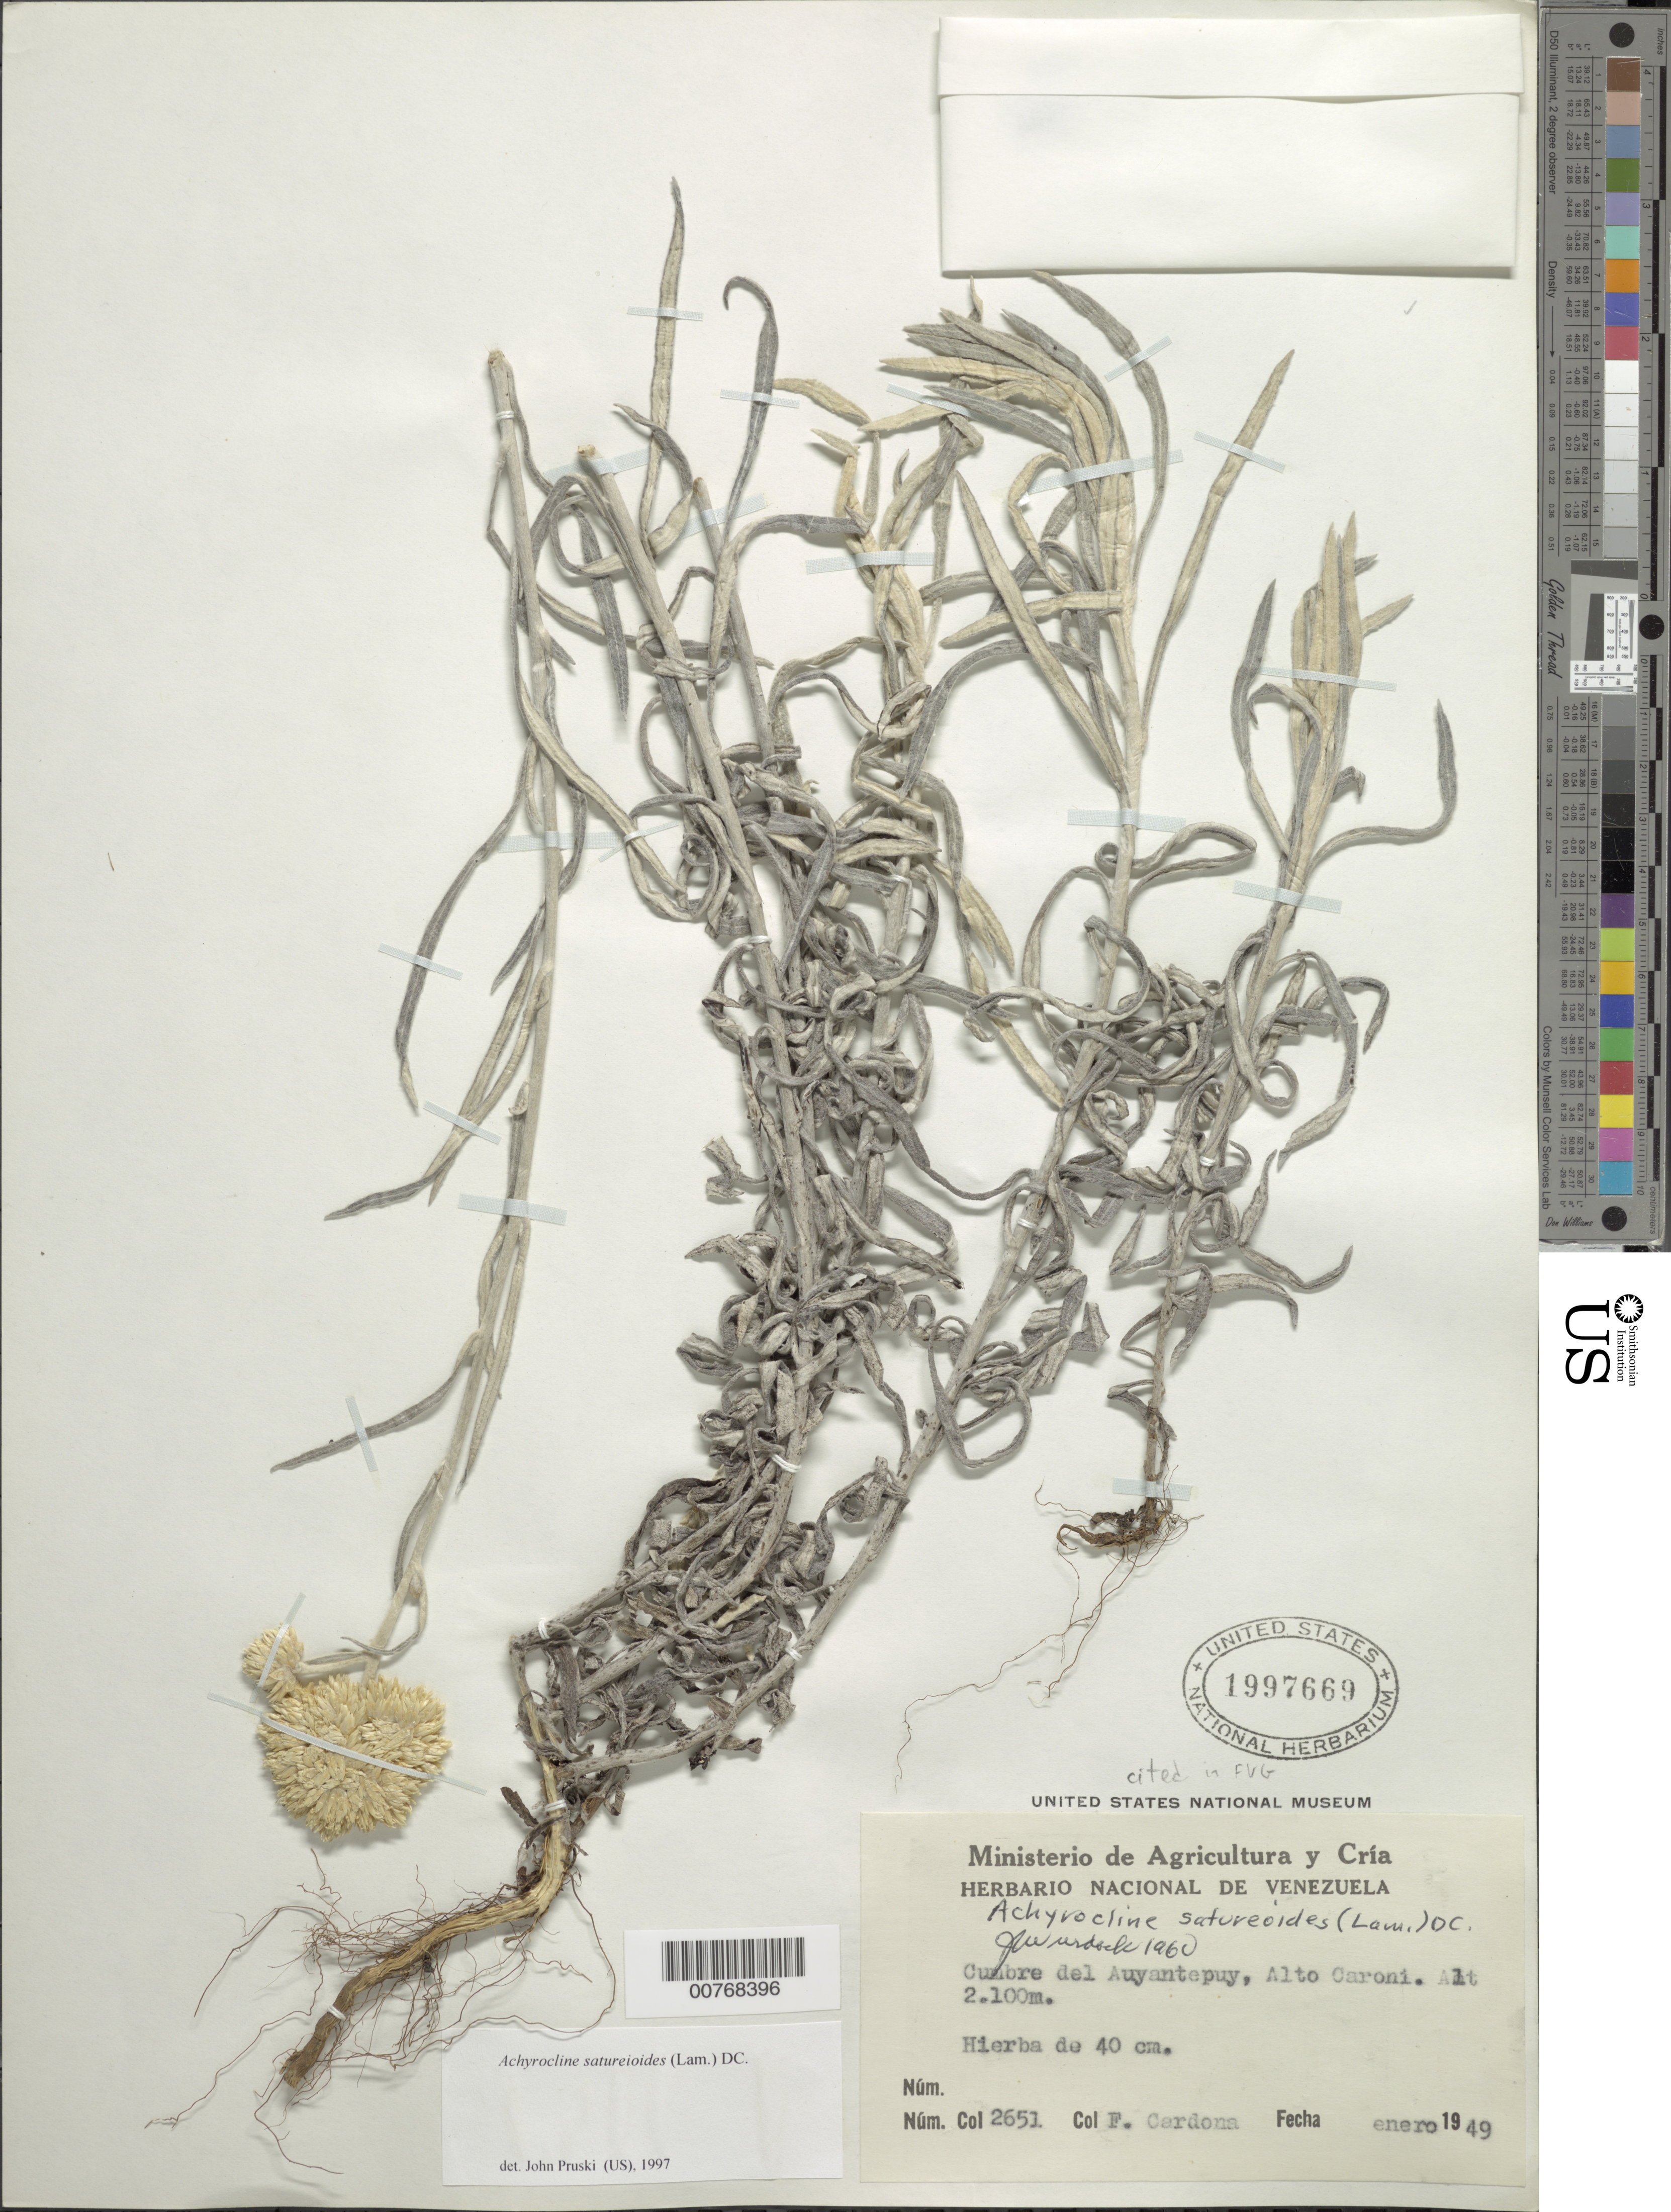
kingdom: Plantae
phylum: Tracheophyta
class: Magnoliopsida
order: Asterales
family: Asteraceae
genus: Achyrocline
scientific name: Achyrocline satureioides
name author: (Lam.) DC.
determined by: Wurdack, John J., (US), US (UNITED STATES)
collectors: F. Cardona Puig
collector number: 2651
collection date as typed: Jan-49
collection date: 1949-01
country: Venezuela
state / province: Bolívar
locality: Cerro Auyantepuí, Alto Río Caroní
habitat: Cumbre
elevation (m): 2100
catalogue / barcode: US 1997669